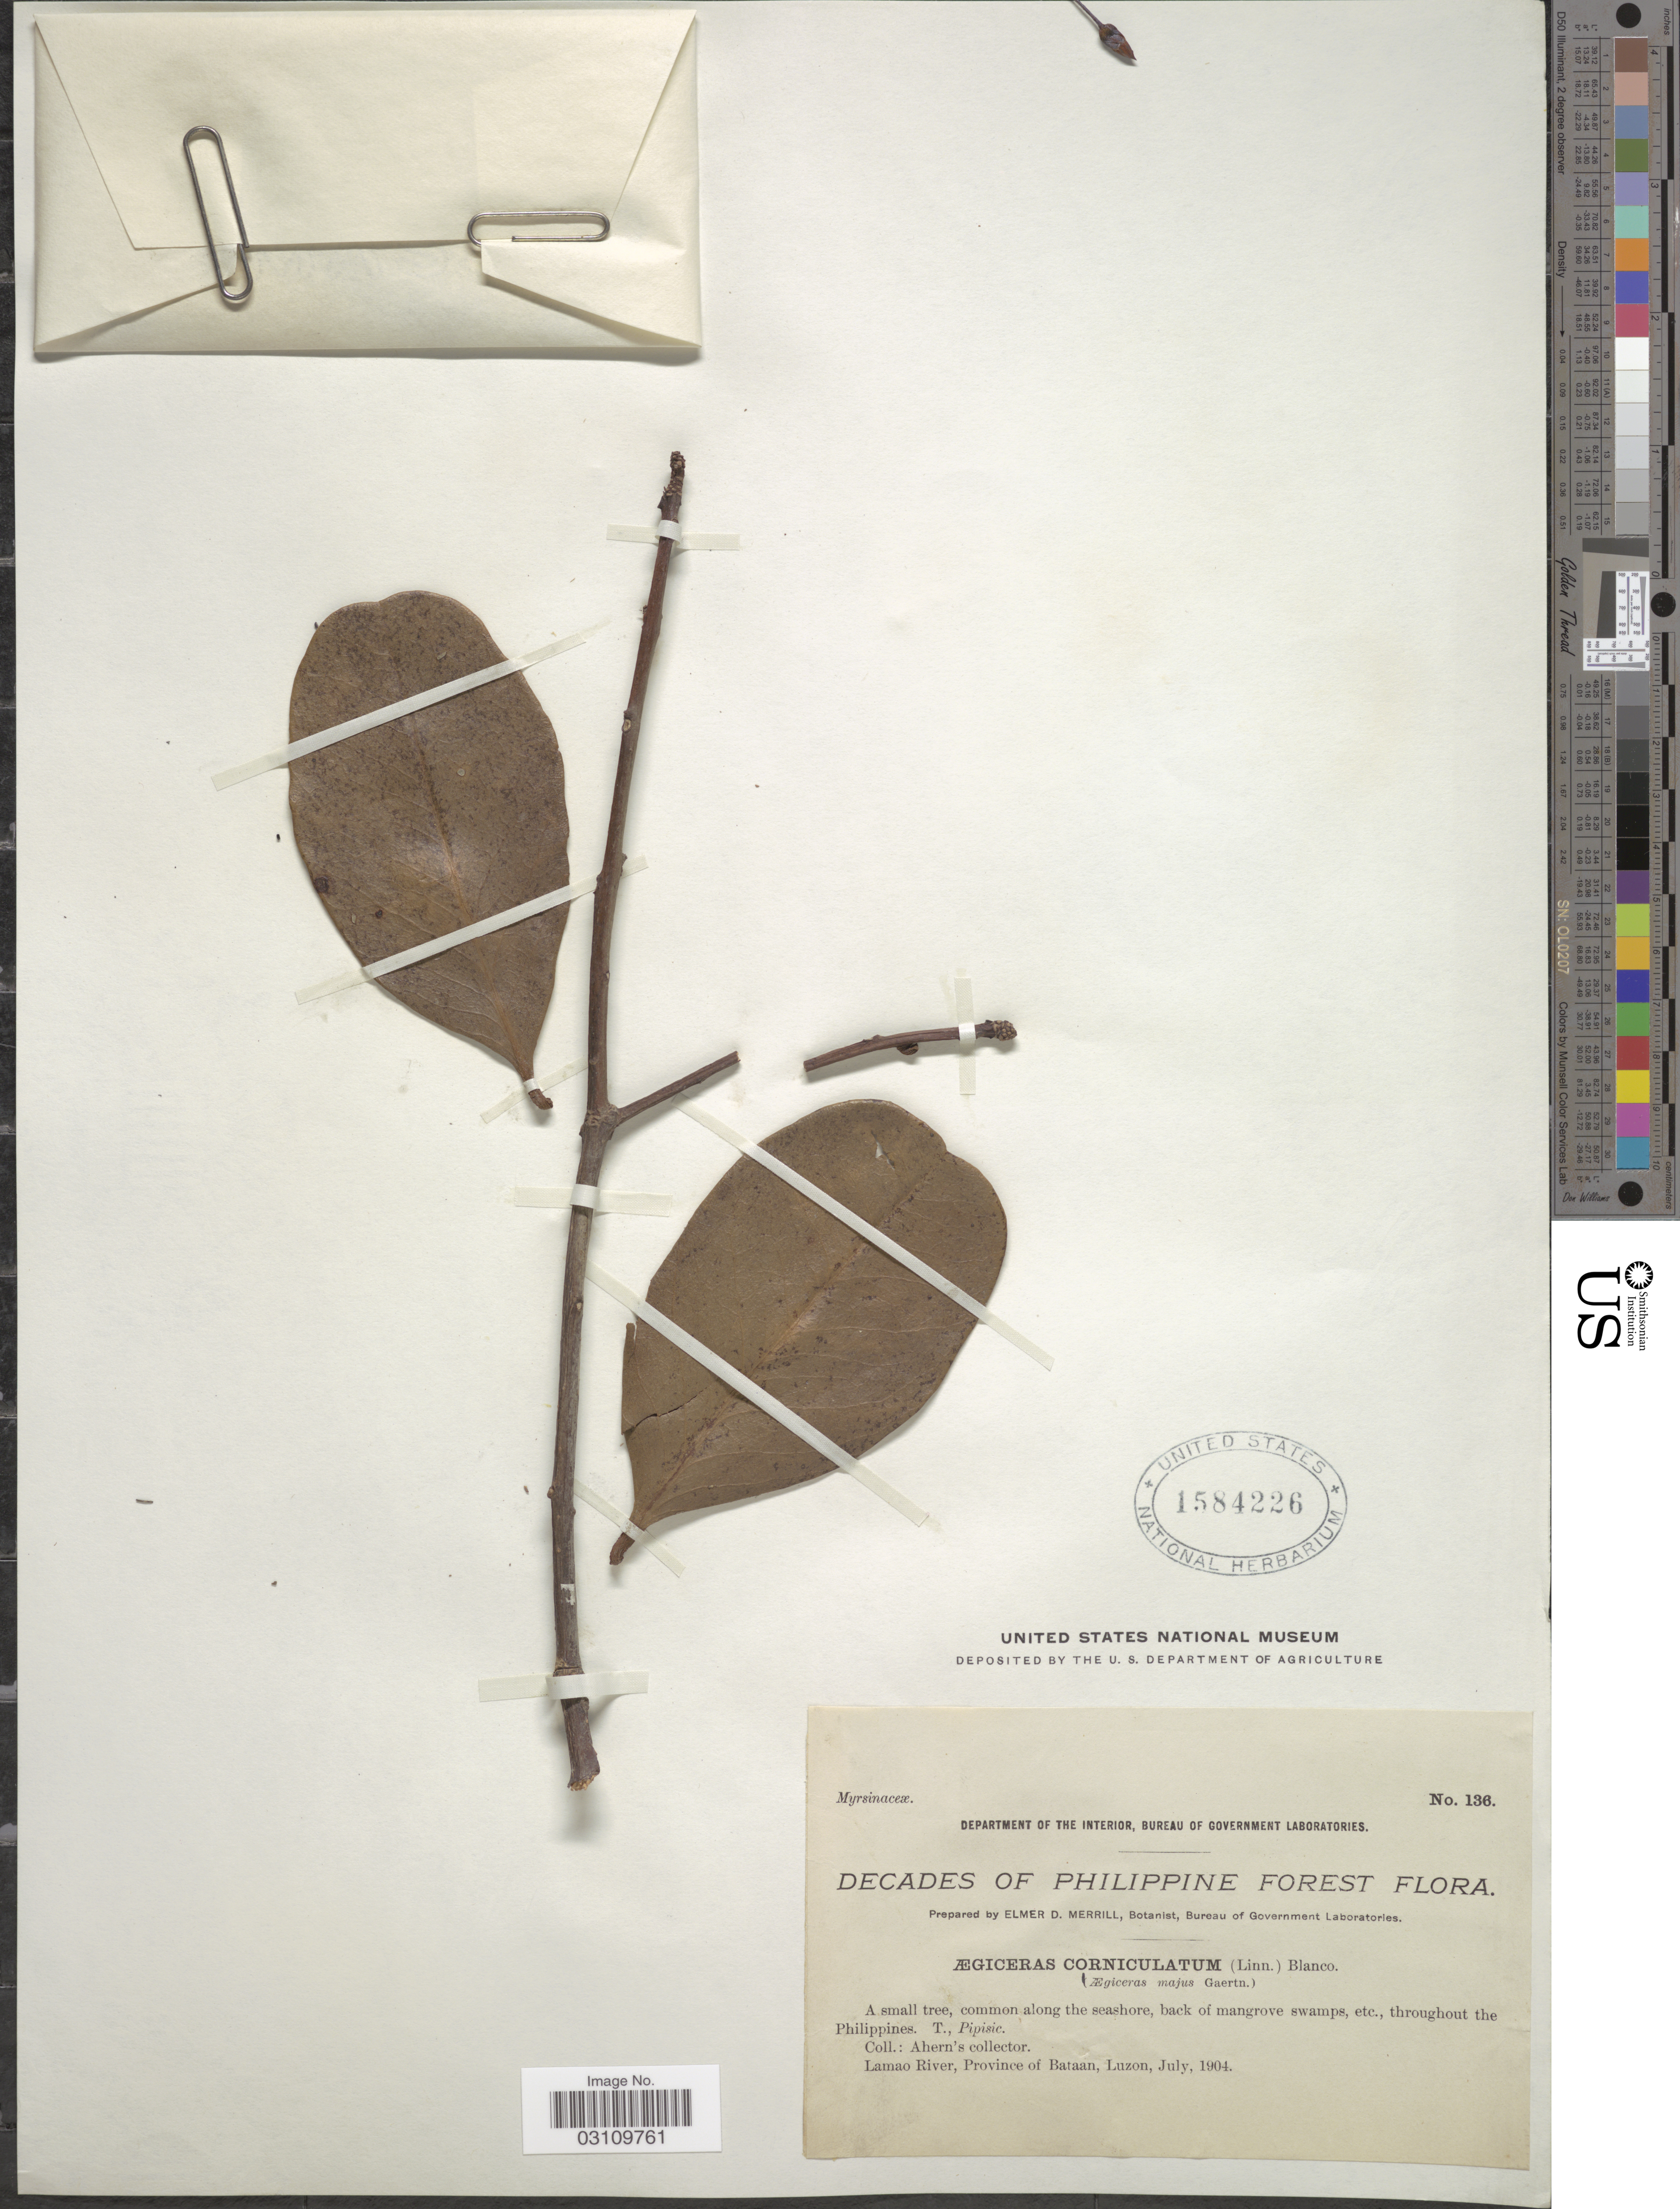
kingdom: Plantae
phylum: Tracheophyta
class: Magnoliopsida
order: Ericales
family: Primulaceae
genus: Aegiceras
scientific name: Aegiceras corniculatum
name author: (L.) Blanco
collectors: Ahern's collector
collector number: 136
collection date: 1904-07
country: Philippines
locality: Lamao River, Province of Bataan, Luzon.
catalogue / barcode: US 1584226